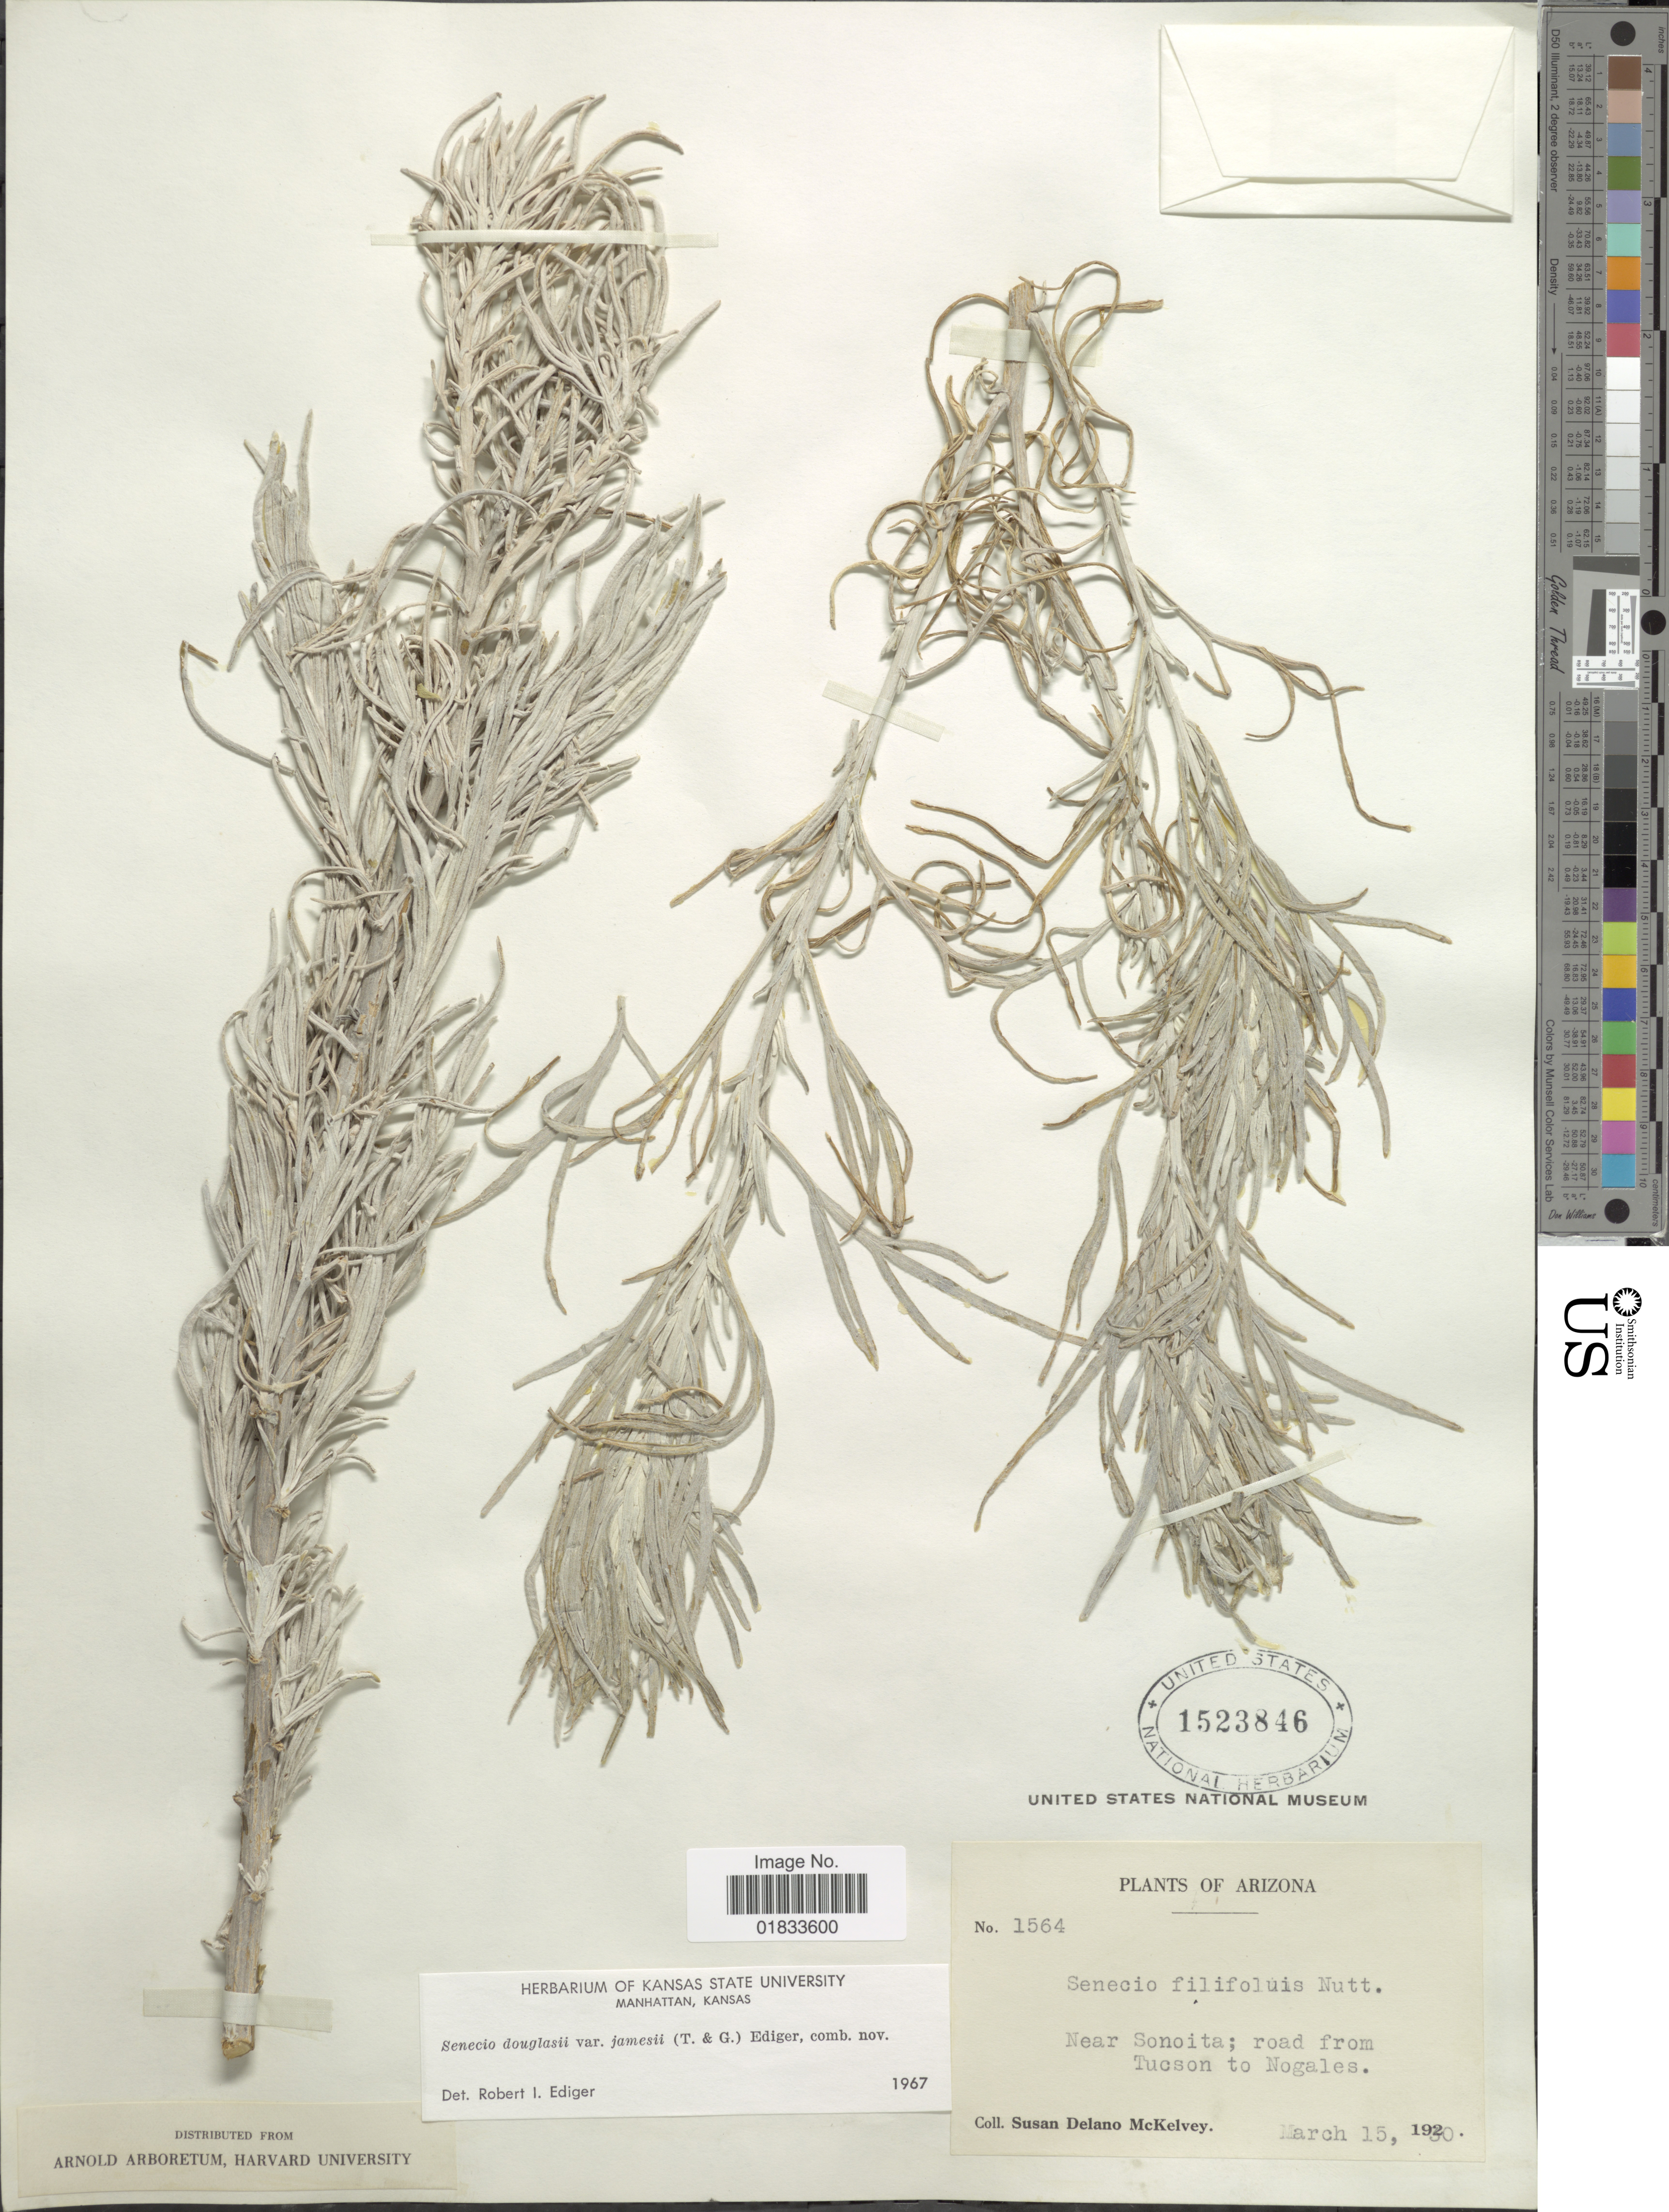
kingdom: Plantae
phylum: Tracheophyta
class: Magnoliopsida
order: Asterales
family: Asteraceae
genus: Senecio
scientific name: Senecio flaccidus var. flaccidus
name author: Less.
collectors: S. A. McKelvey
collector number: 1564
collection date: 1920-03-15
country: United States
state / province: Arizona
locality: Near Sonoita; road from Tucson to Nogales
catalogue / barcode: US 1523846